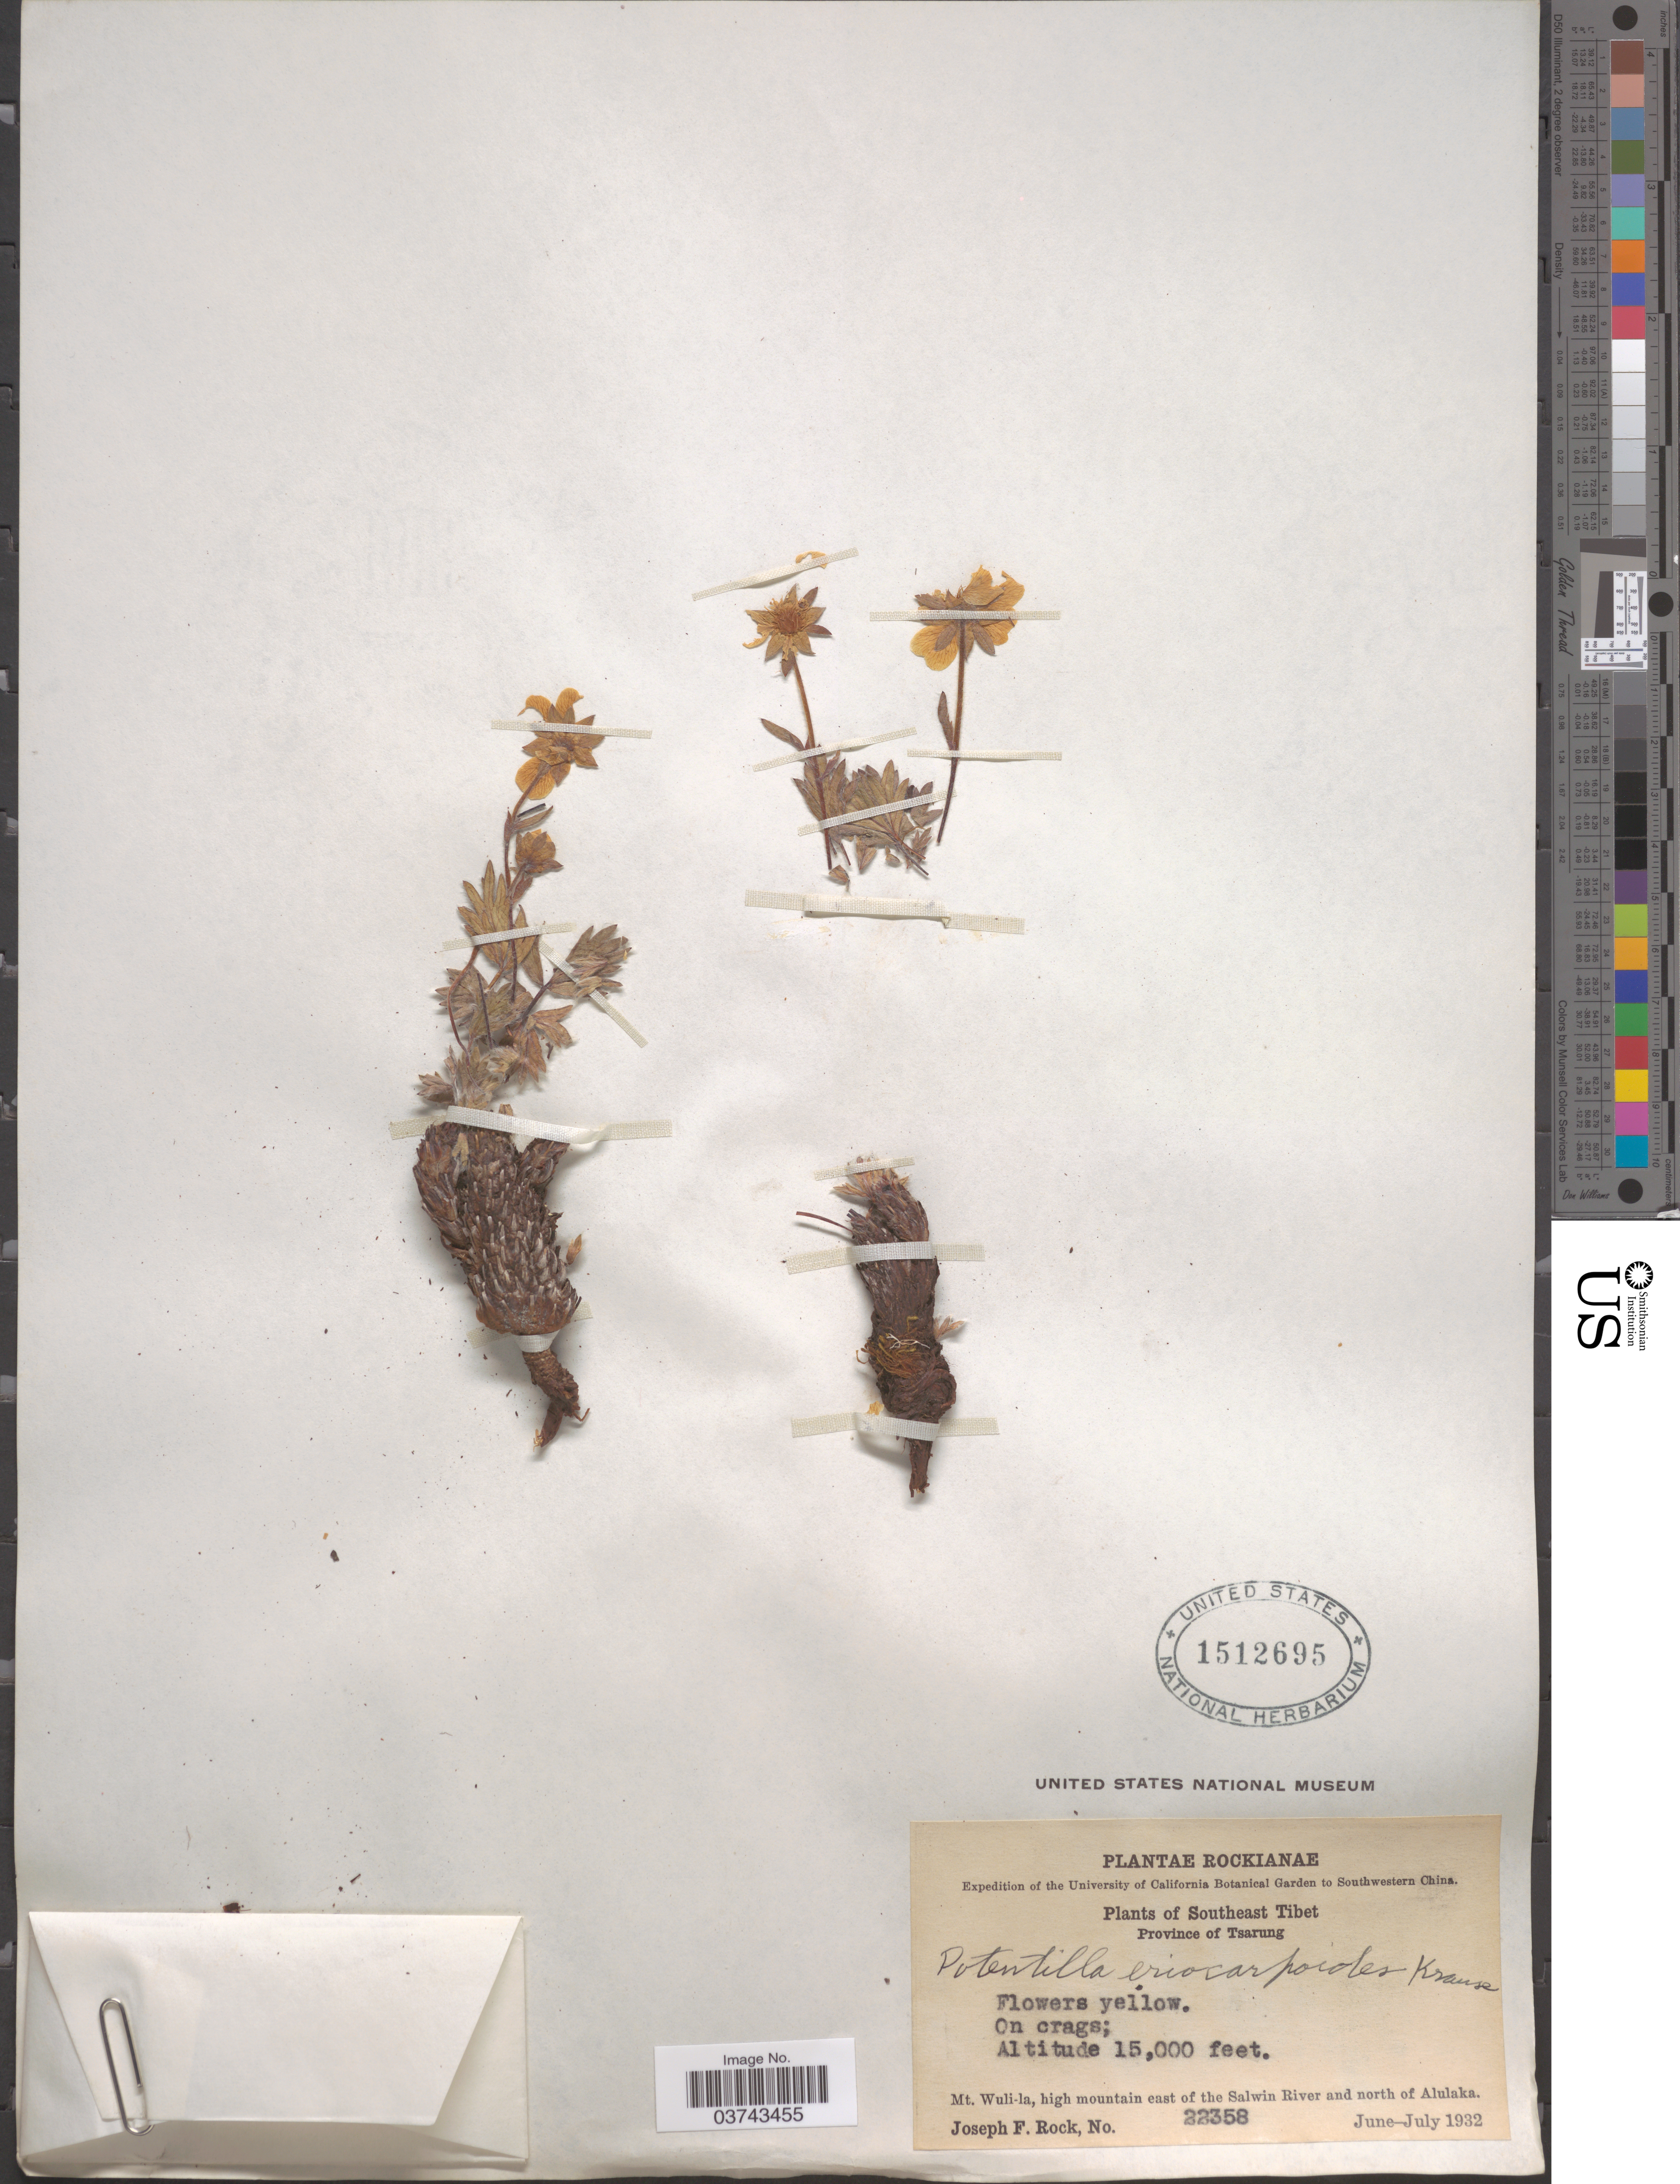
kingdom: Plantae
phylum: Tracheophyta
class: Magnoliopsida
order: Rosales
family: Rosaceae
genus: Potentilla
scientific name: Potentilla eriocarpoides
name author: J. Krause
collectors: J. F. Rock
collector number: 22358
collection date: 1932-06/1932-07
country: China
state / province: Xizang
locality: Southwestern China. Southeast Tibet. Province of Tsarung. Mt. Wuli-la, high mountain east of the Salwin River and north of Alulaka.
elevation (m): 15000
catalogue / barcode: US 1512695